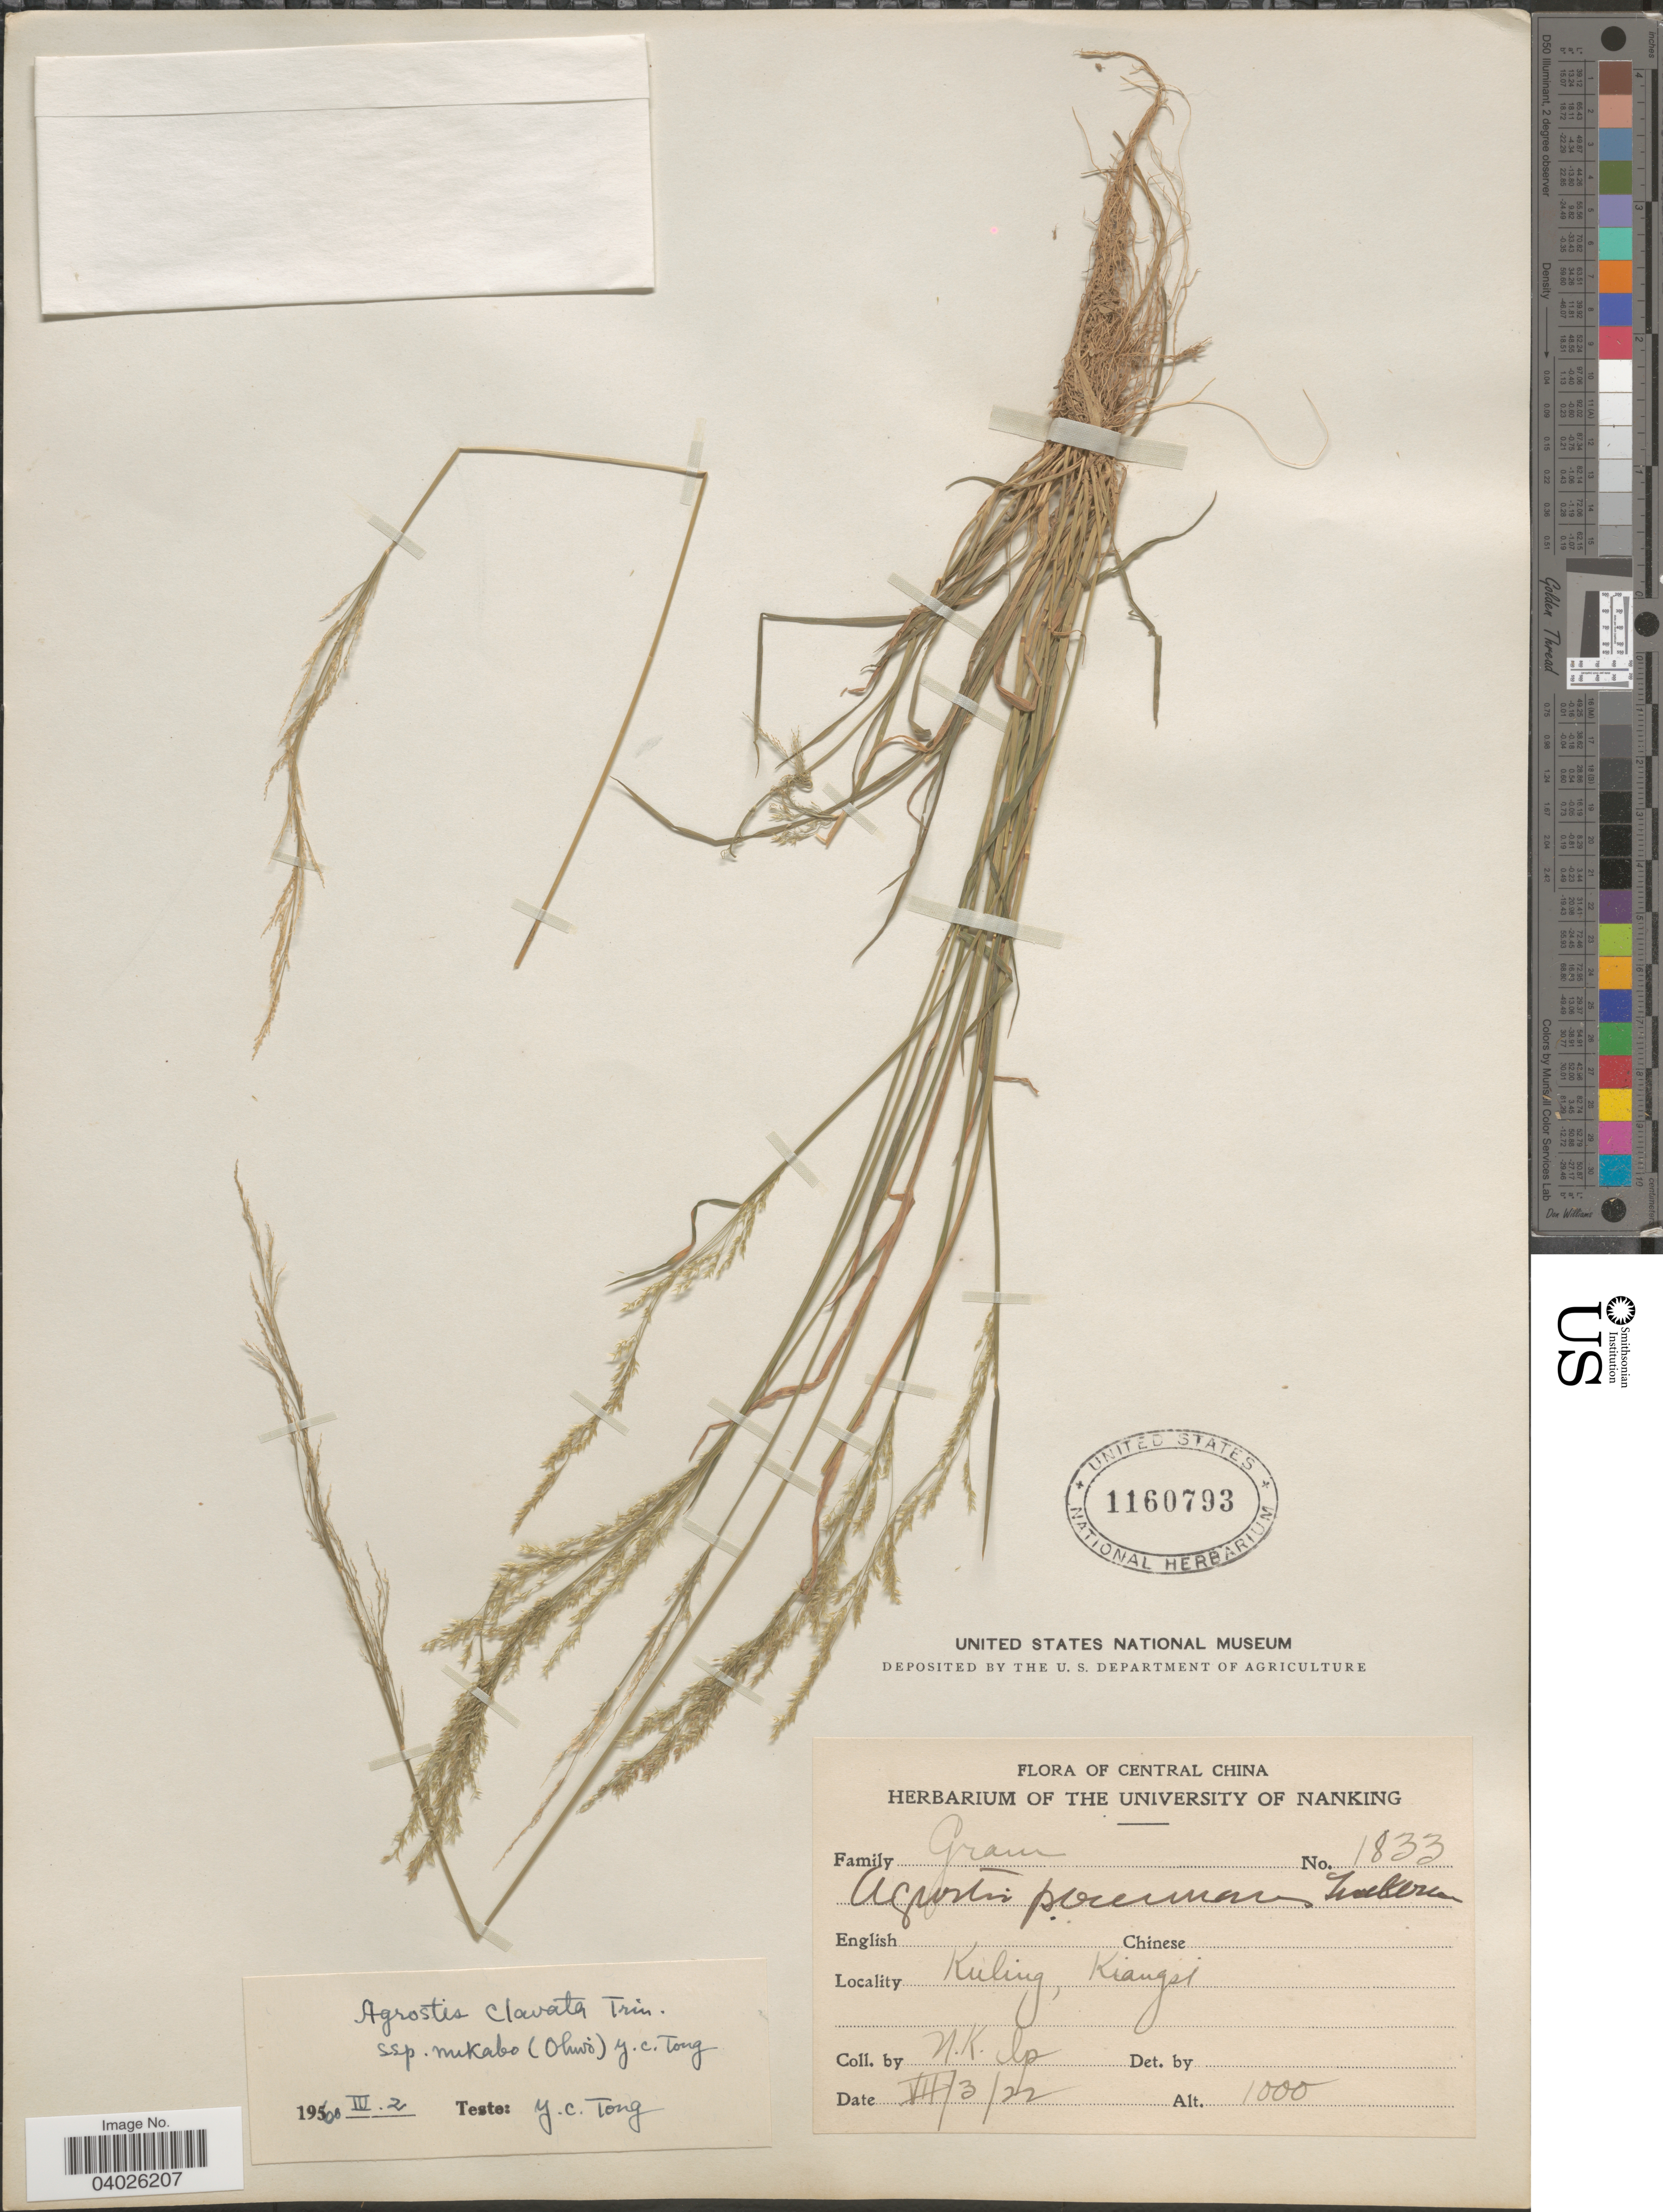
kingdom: Plantae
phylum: Tracheophyta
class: Liliopsida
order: Poales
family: Poaceae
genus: Agrostis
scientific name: Agrostis clavata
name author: Trin.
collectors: N. Ip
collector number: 1833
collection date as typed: Transcribed d/m/y: 3/7/22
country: China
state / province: Jiangxi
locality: Central China. Kuling, Kiangsi.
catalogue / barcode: US 1160793